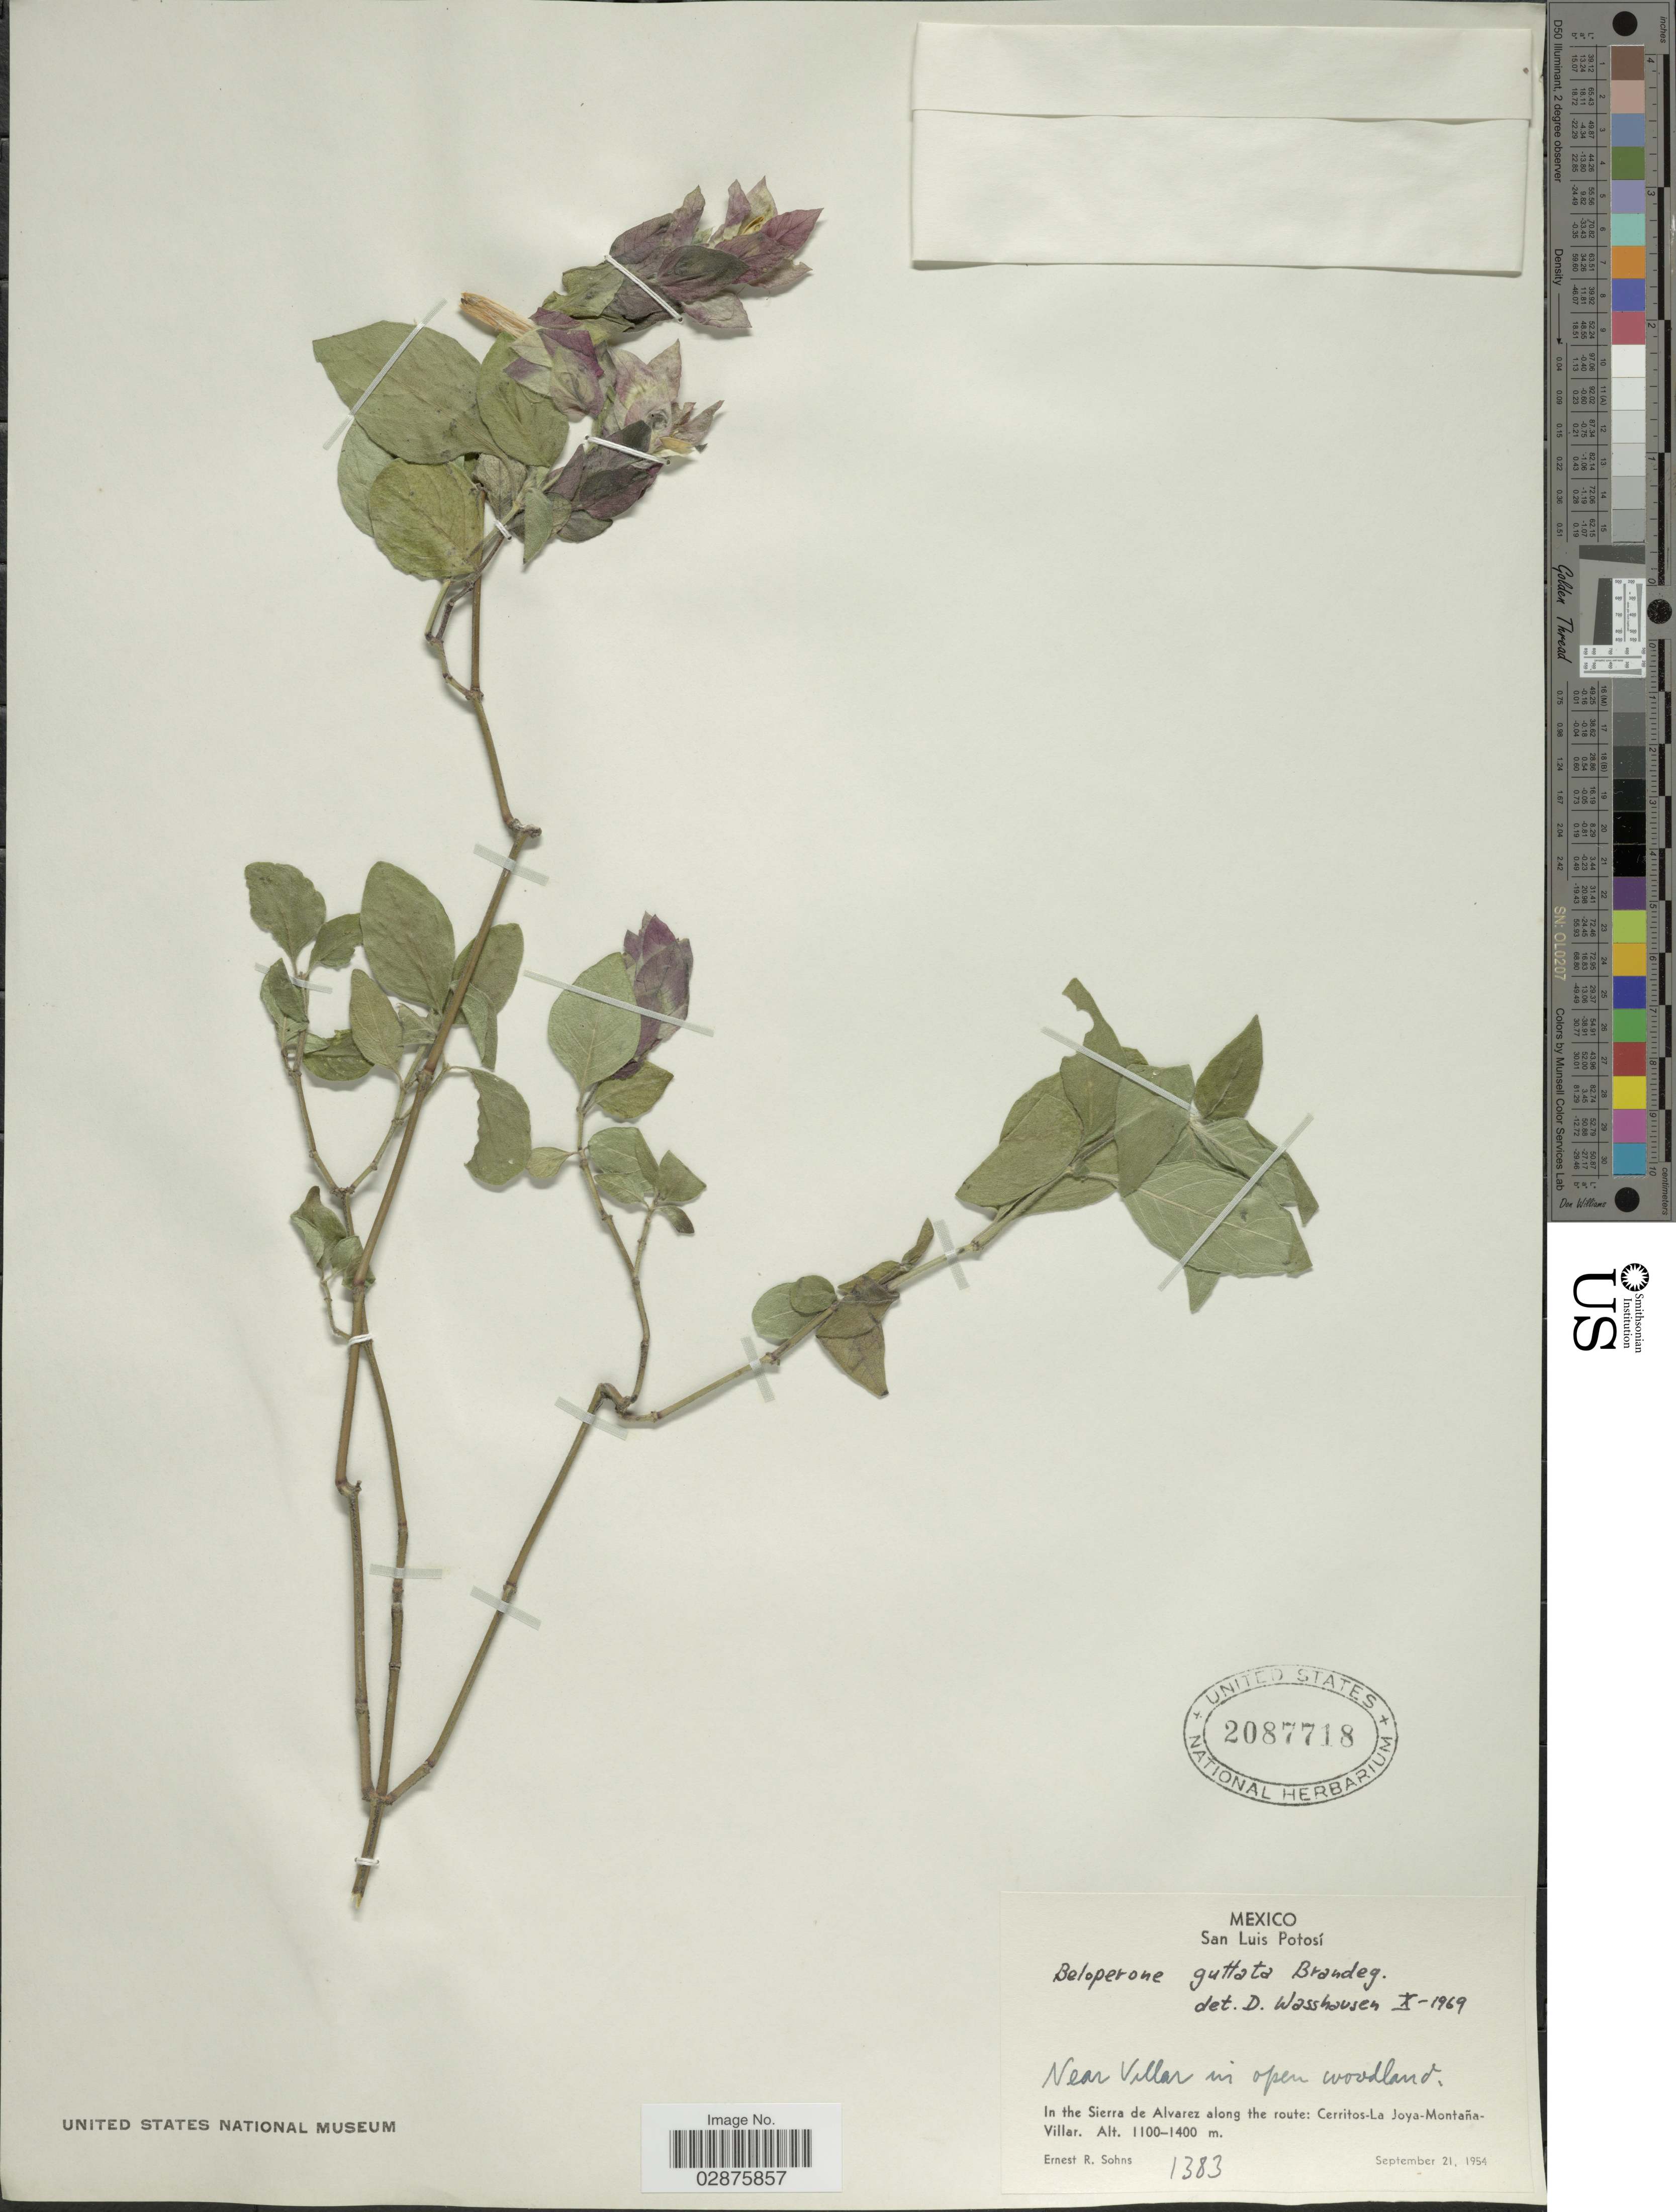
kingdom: Plantae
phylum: Tracheophyta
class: Magnoliopsida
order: Lamiales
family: Acanthaceae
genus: Justicia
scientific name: Justicia brandegeana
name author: Wassh. & L.B. Sm.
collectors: E. R. Sohns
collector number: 1383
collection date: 1954-09-21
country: Mexico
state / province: San Luis Potosí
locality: Near Villar in open woodland, In the Sierra de Alvarez along the route, Cerritos-La Joya-Montaña-Villar.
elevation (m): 1100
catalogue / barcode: US 2087718